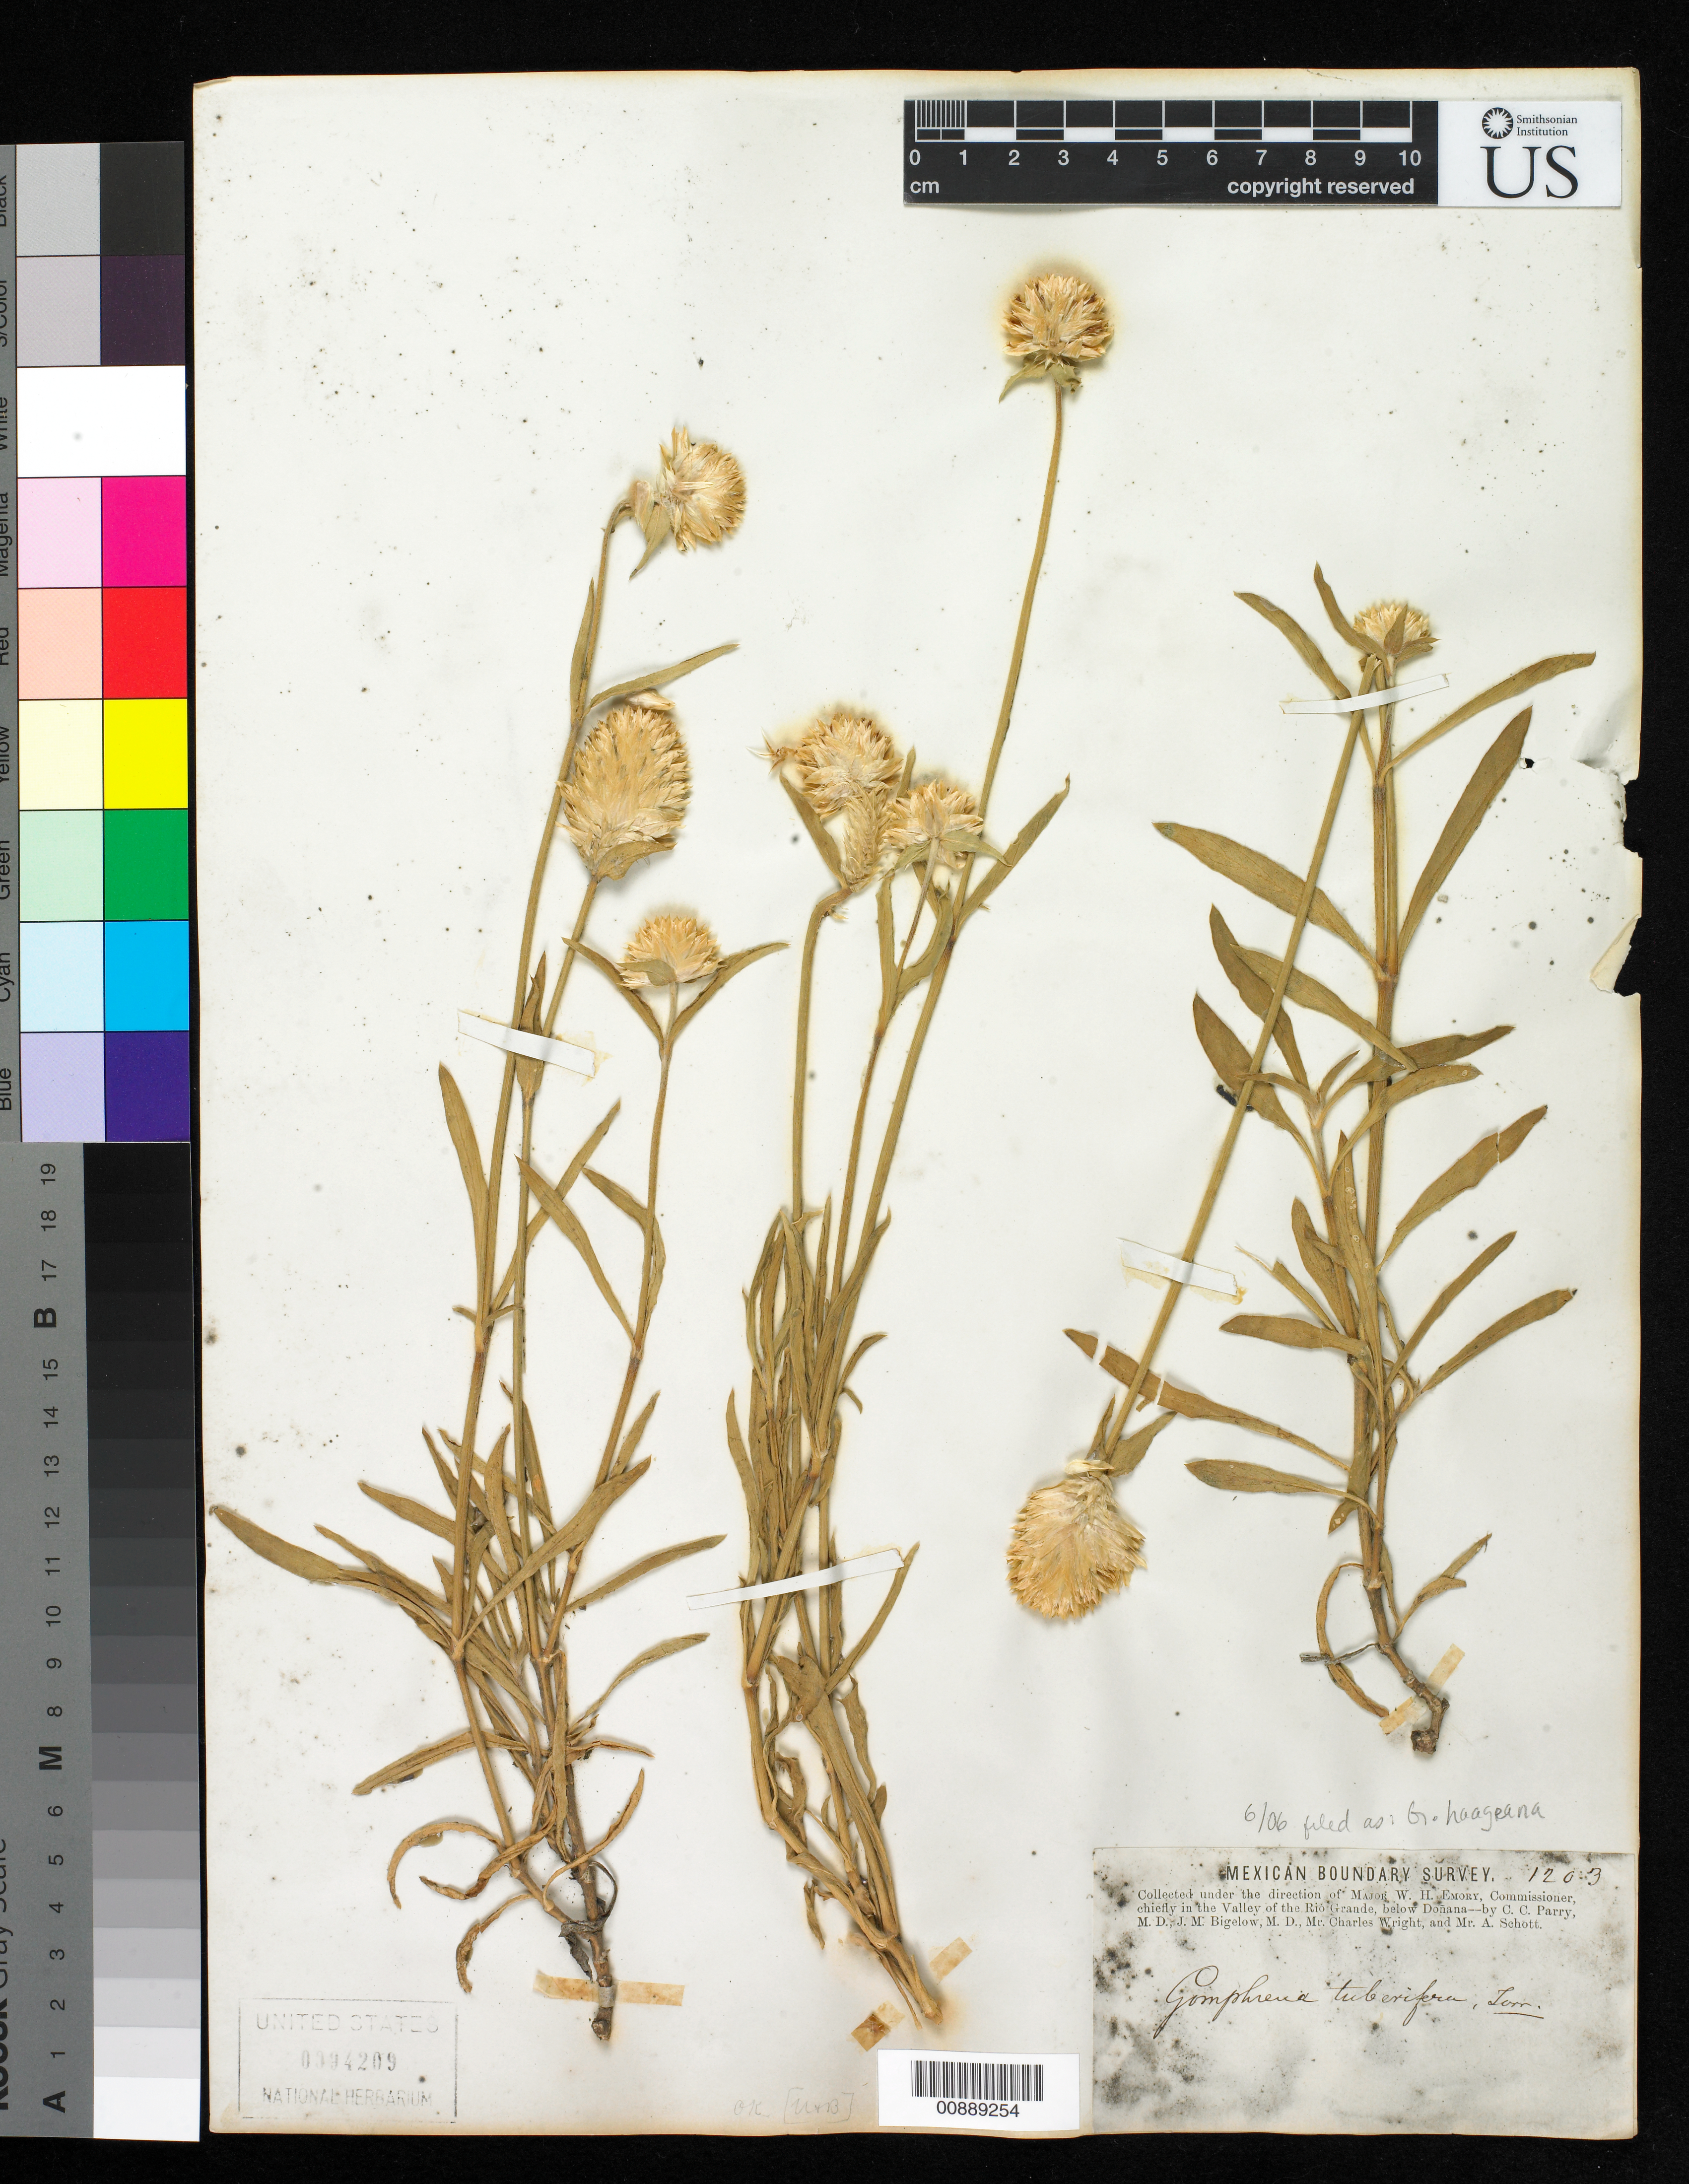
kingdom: Plantae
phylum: Tracheophyta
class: Magnoliopsida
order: Caryophyllales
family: Amaranthaceae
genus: Gomphrena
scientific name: Gomphrena haageana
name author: Klotzsch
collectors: C. C. Parry, J. M. Bigelow, C. Wright & A. C. V. Schott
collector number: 1203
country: United States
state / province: New Mexico / Texas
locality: Valley of the Rio Grande, below Doñana.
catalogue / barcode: US 94209